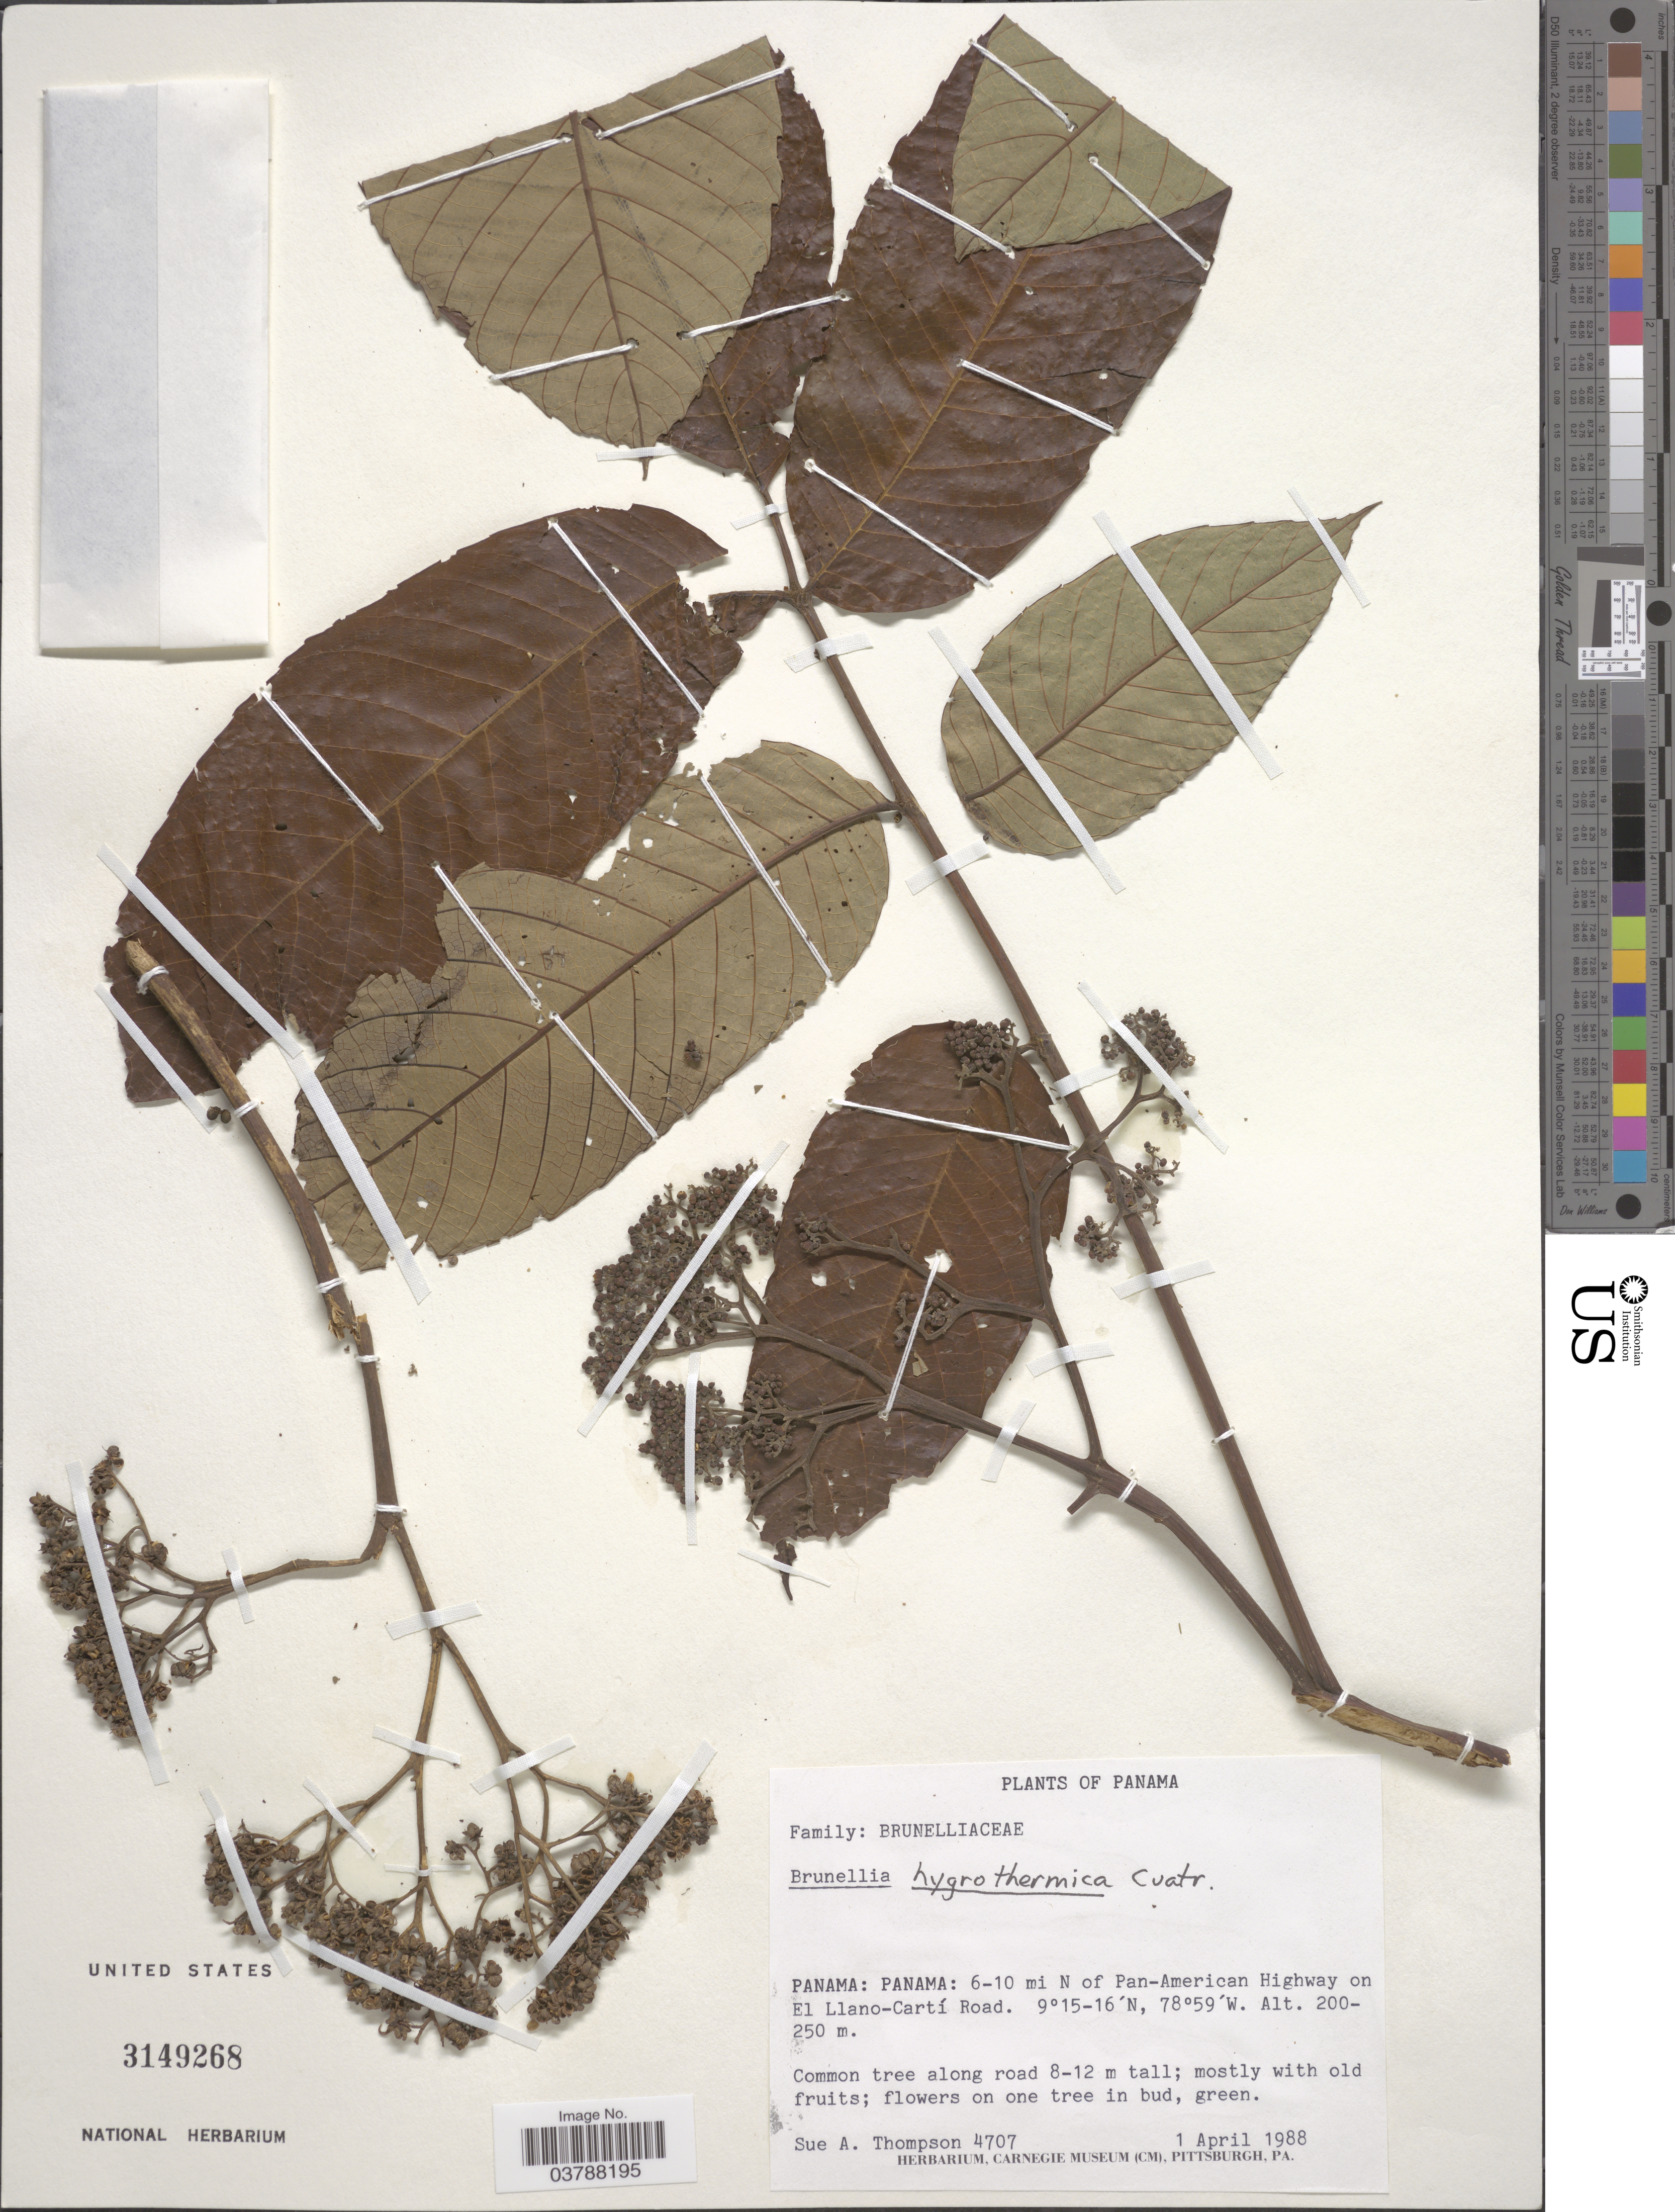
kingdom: Plantae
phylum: Tracheophyta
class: Magnoliopsida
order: Oxalidales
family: Brunelliaceae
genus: Brunellia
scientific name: Brunellia hygrothermica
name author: Cuatrec.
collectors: S. A. Thompson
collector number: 4707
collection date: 1988-04-01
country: Panama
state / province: Panamá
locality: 6-10 mi N of Pan-American Highway on El Llano-Cartí Road.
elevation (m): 200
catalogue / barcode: US 3149268